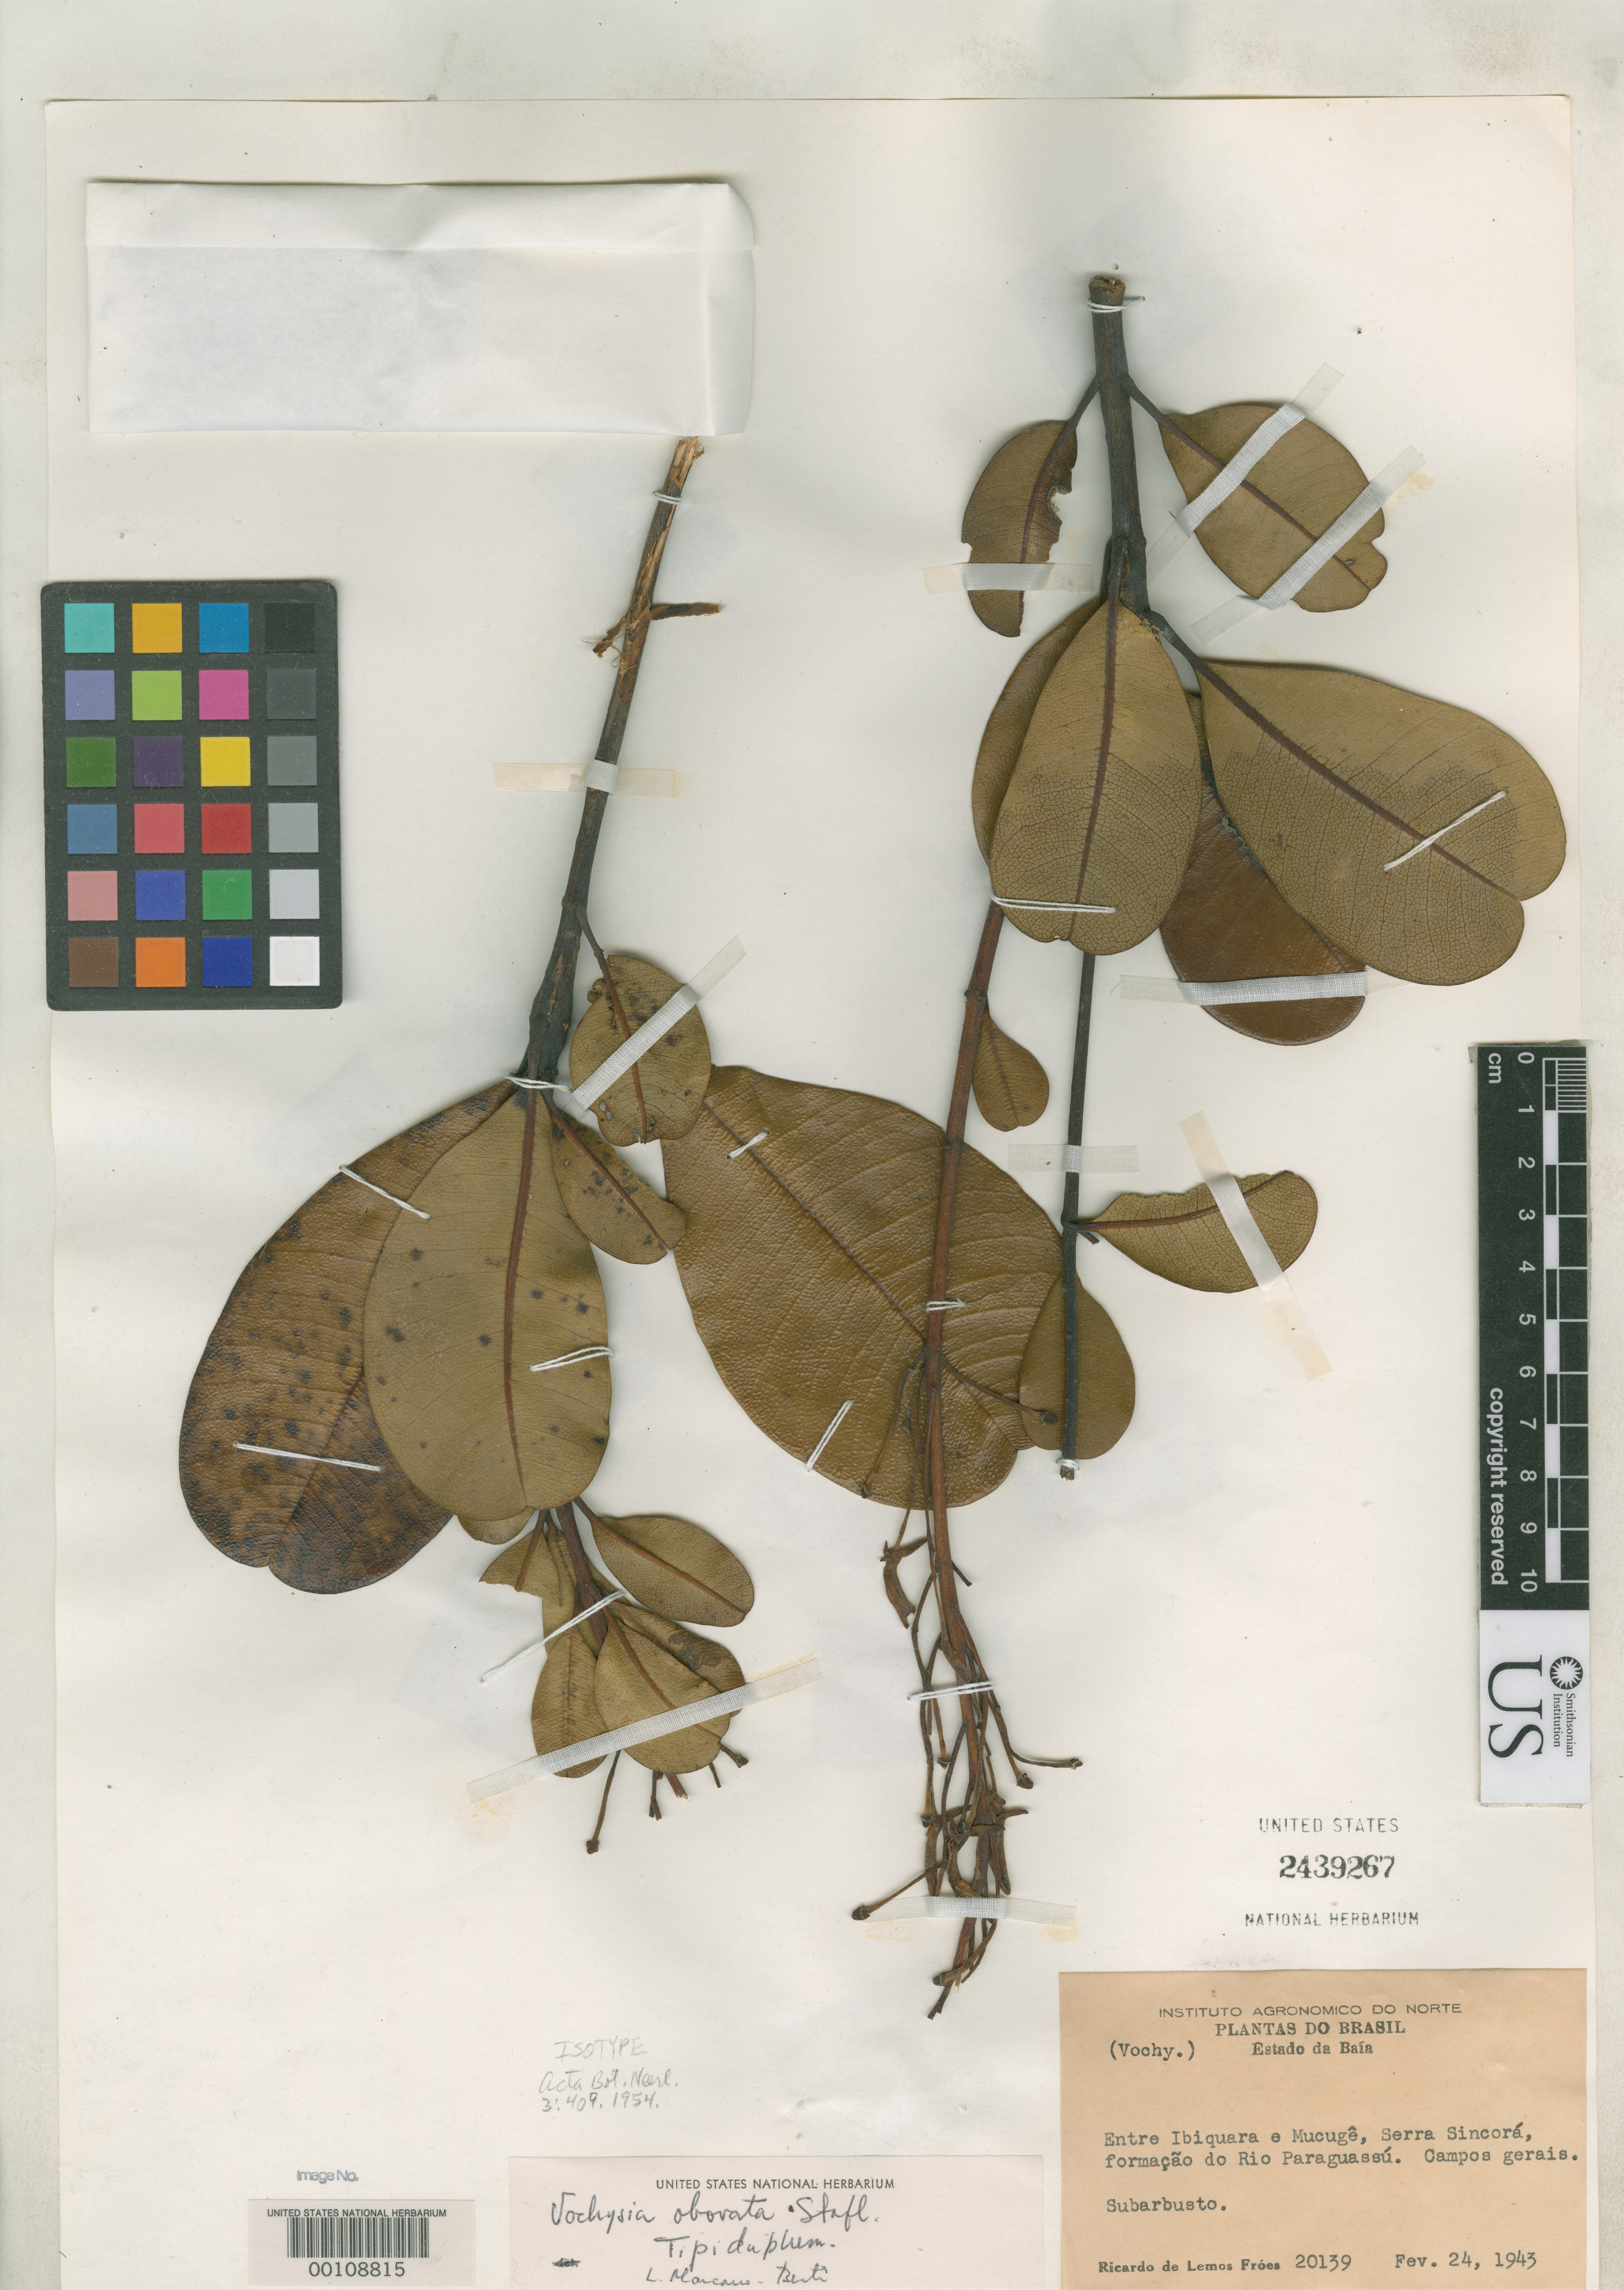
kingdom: Plantae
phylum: Tracheophyta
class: Magnoliopsida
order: Myrtales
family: Vochysiaceae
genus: Vochysia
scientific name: Vochysia obovata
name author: Stafleu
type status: Isotype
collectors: R. L. Fróes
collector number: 20139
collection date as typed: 24 Feb 1943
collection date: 1943-02-24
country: Brazil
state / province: Bahia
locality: Serra Sincora, between Ibiquara and Mucuge.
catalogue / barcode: US 2439267